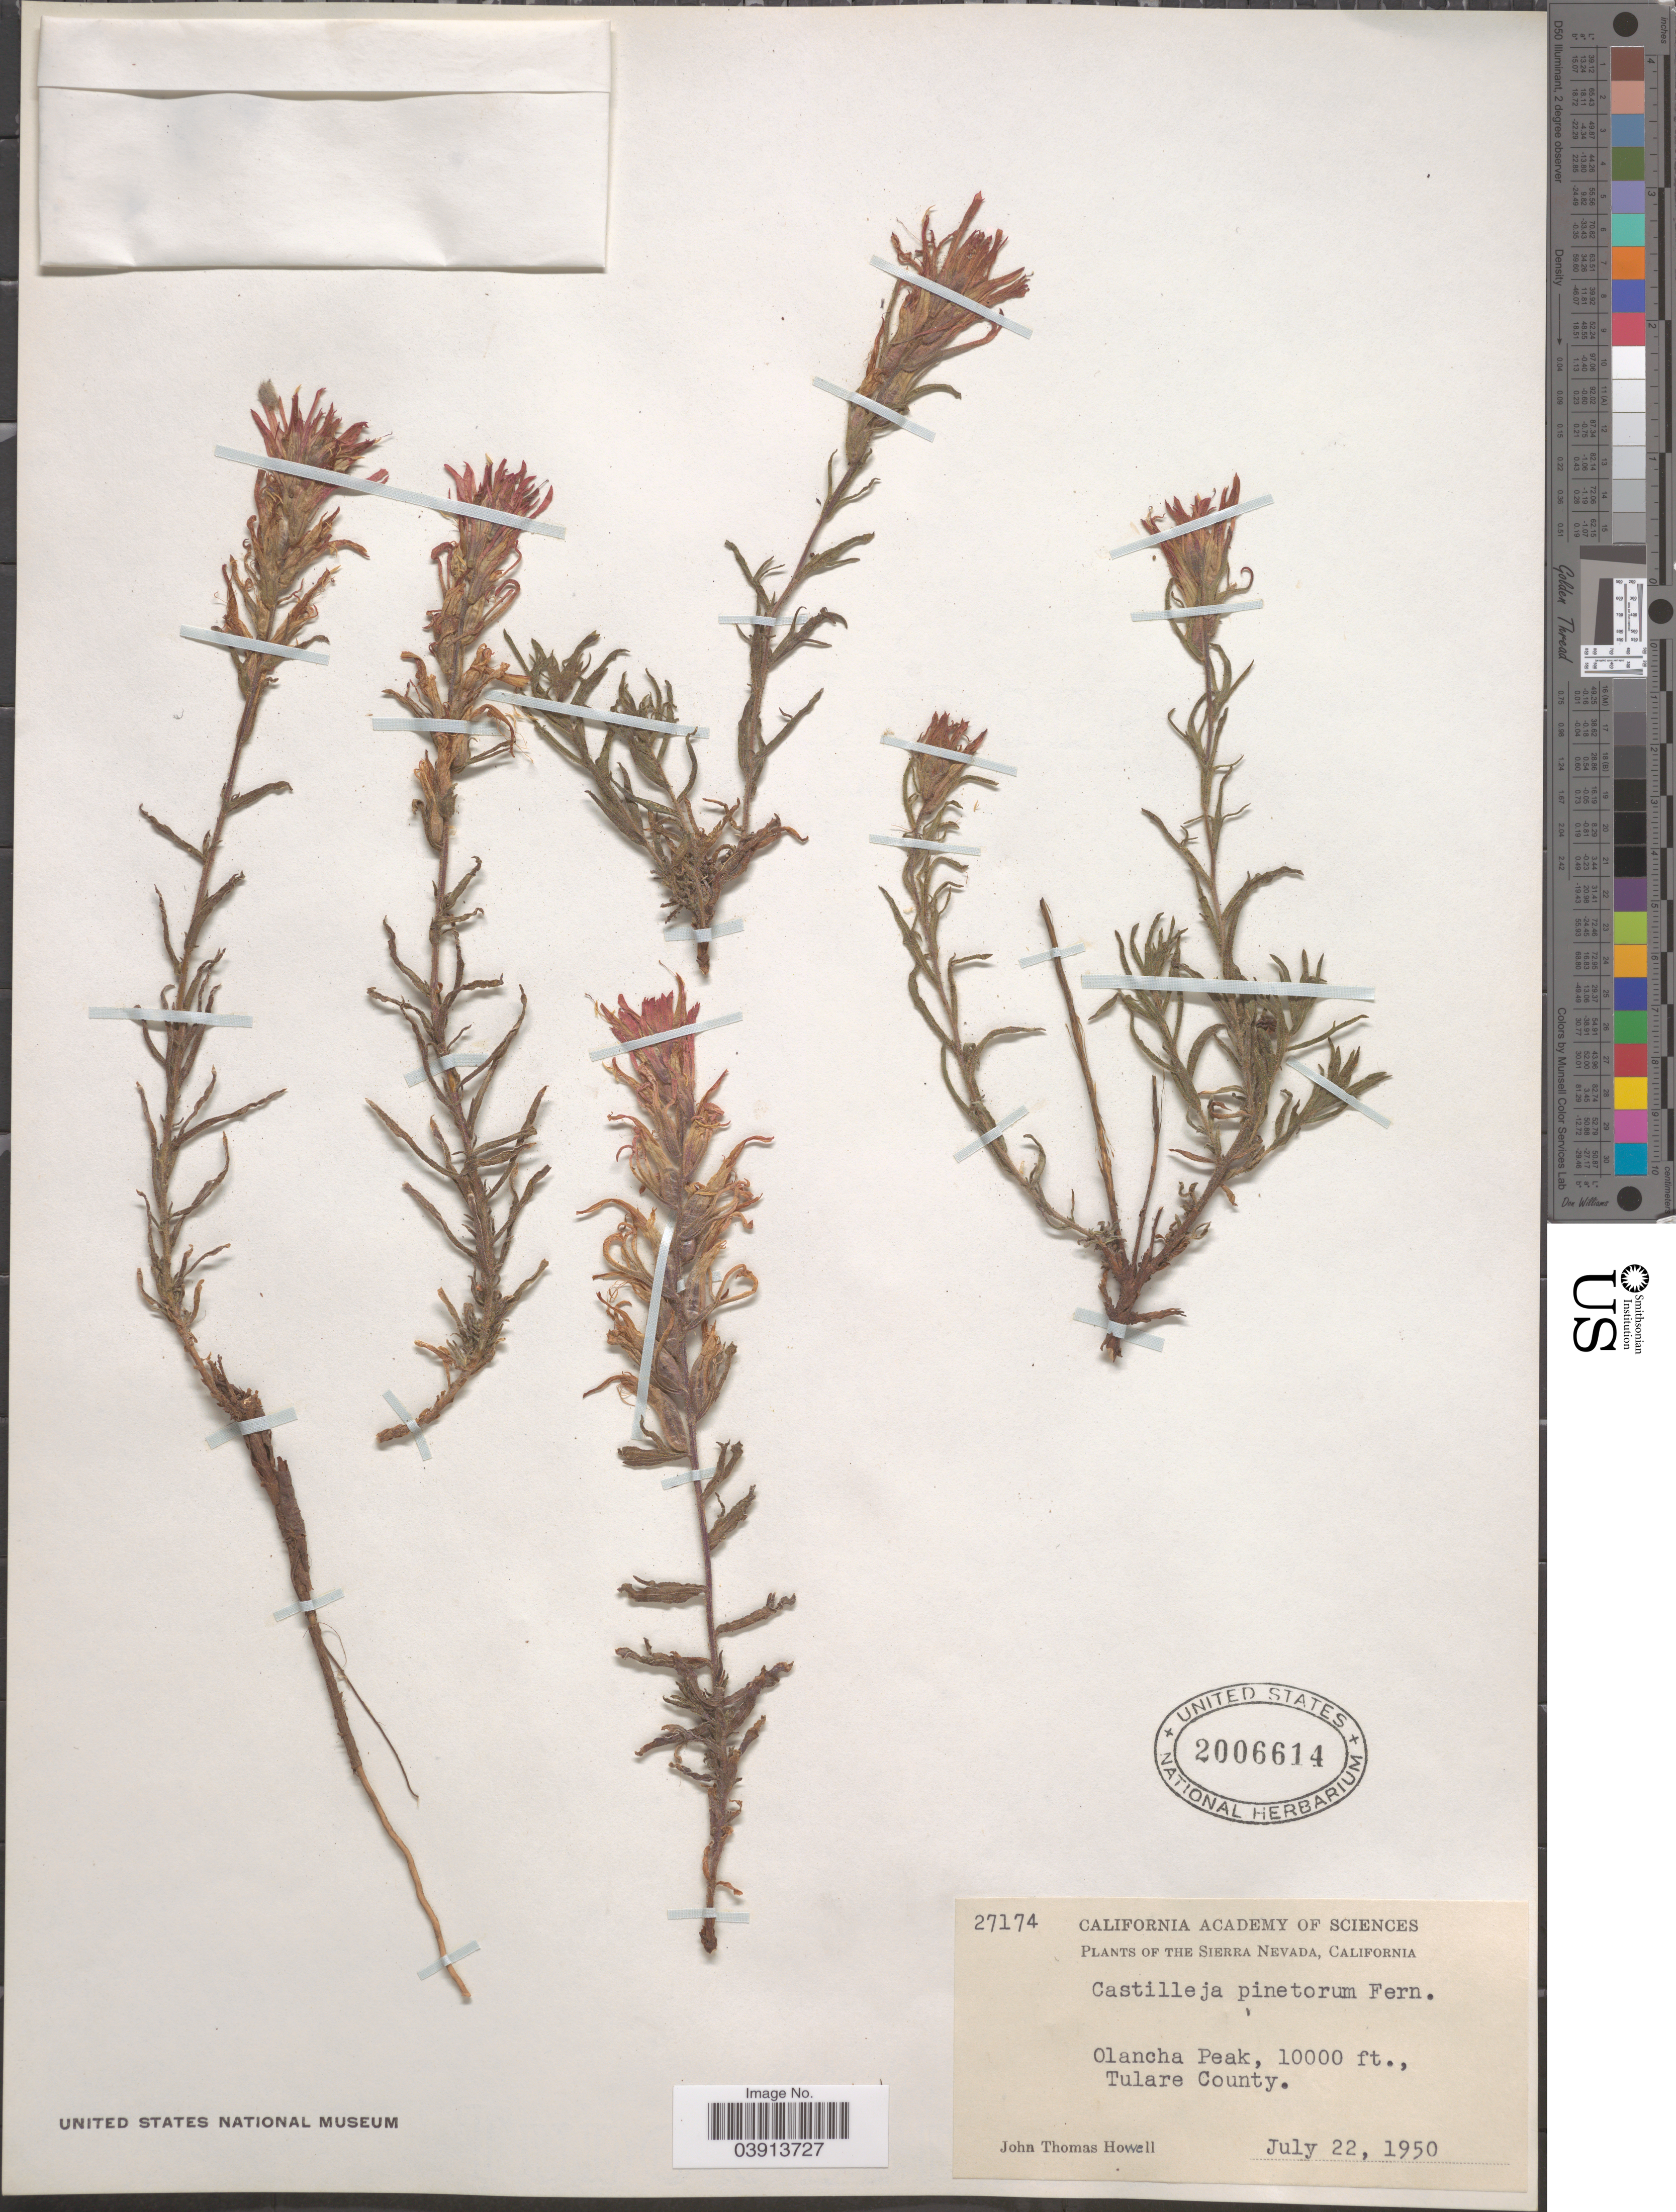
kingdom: Plantae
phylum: Tracheophyta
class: Magnoliopsida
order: Lamiales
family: Orobanchaceae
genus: Castilleja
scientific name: Castilleja pinetorum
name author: Fernald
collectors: J. T. Howell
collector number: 27174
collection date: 1950-07-22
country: United States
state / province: California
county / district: Tulare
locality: Sierra Nevada. Olancha Peak, Tulare County.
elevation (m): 3048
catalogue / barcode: US 2006614